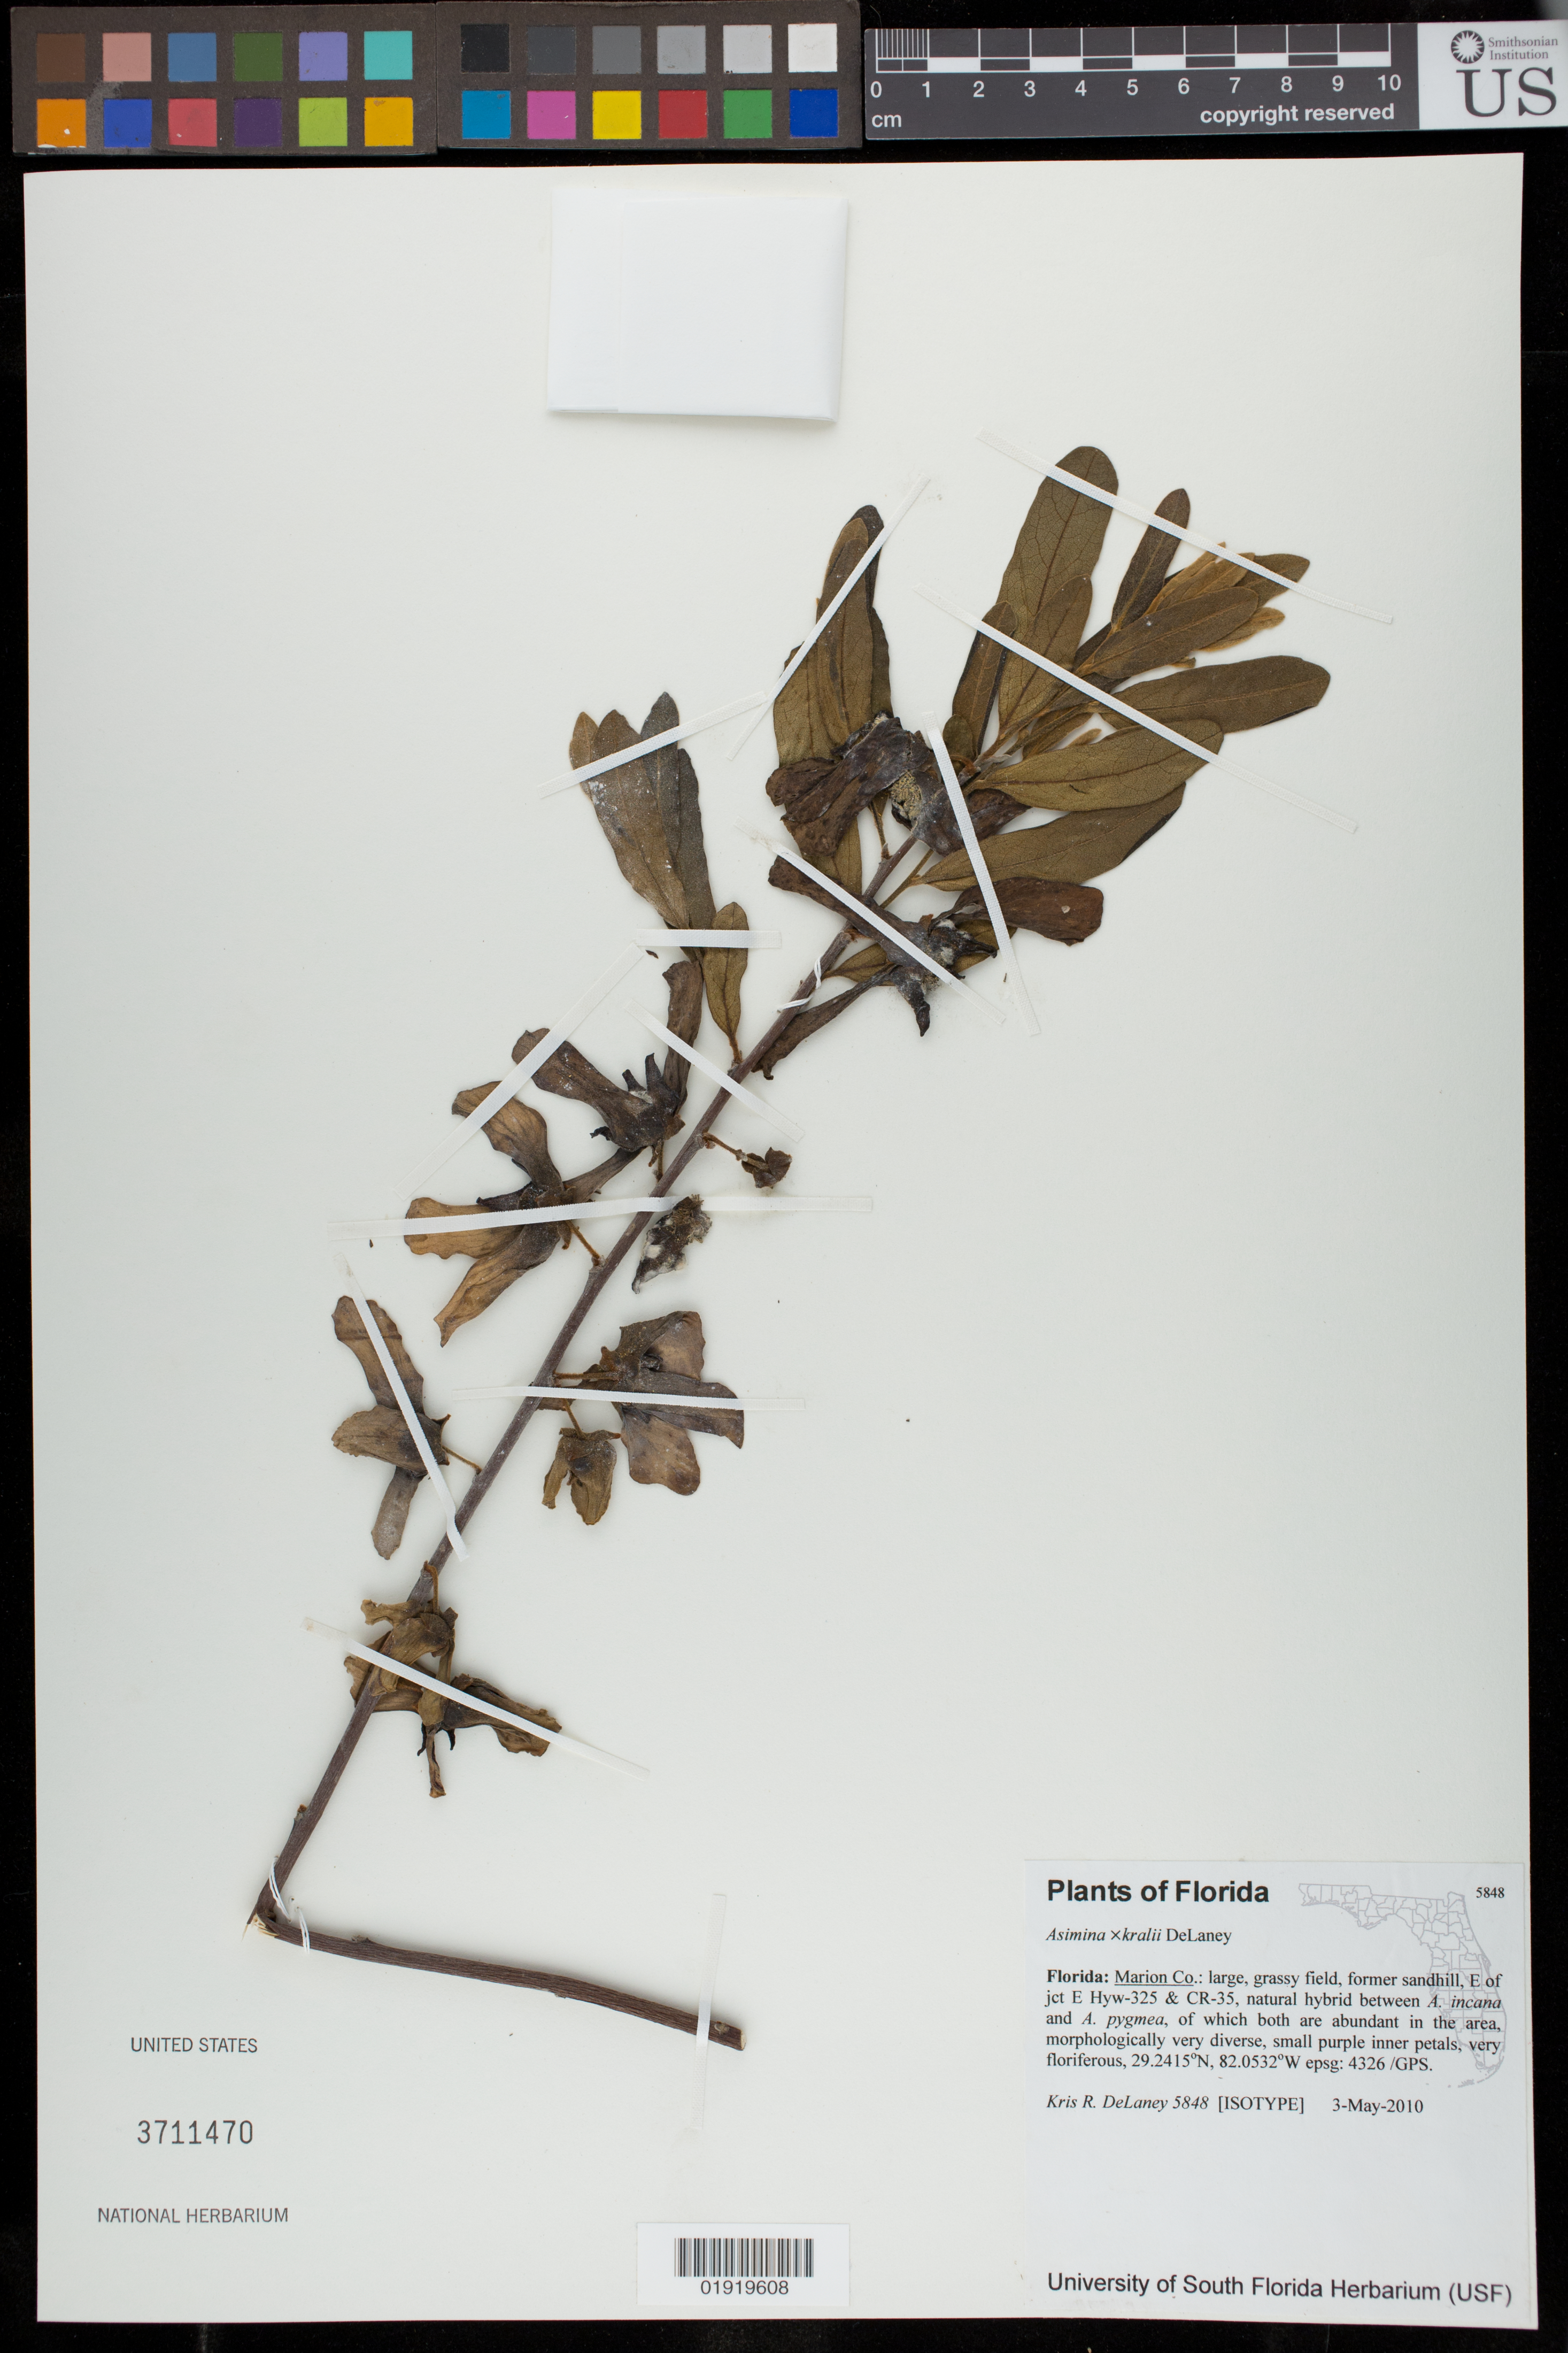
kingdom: Plantae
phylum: Tracheophyta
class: Magnoliopsida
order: Magnoliales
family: Annonaceae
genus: Asimina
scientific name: Asimina x kralii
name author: DeLaney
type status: Isotype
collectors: K. R. DeLaney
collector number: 5848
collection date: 2010-05-03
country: United States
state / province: Florida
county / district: Marion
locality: Marion Co.: E of jct E Hyw-325 & CR-35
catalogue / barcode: US 3711470